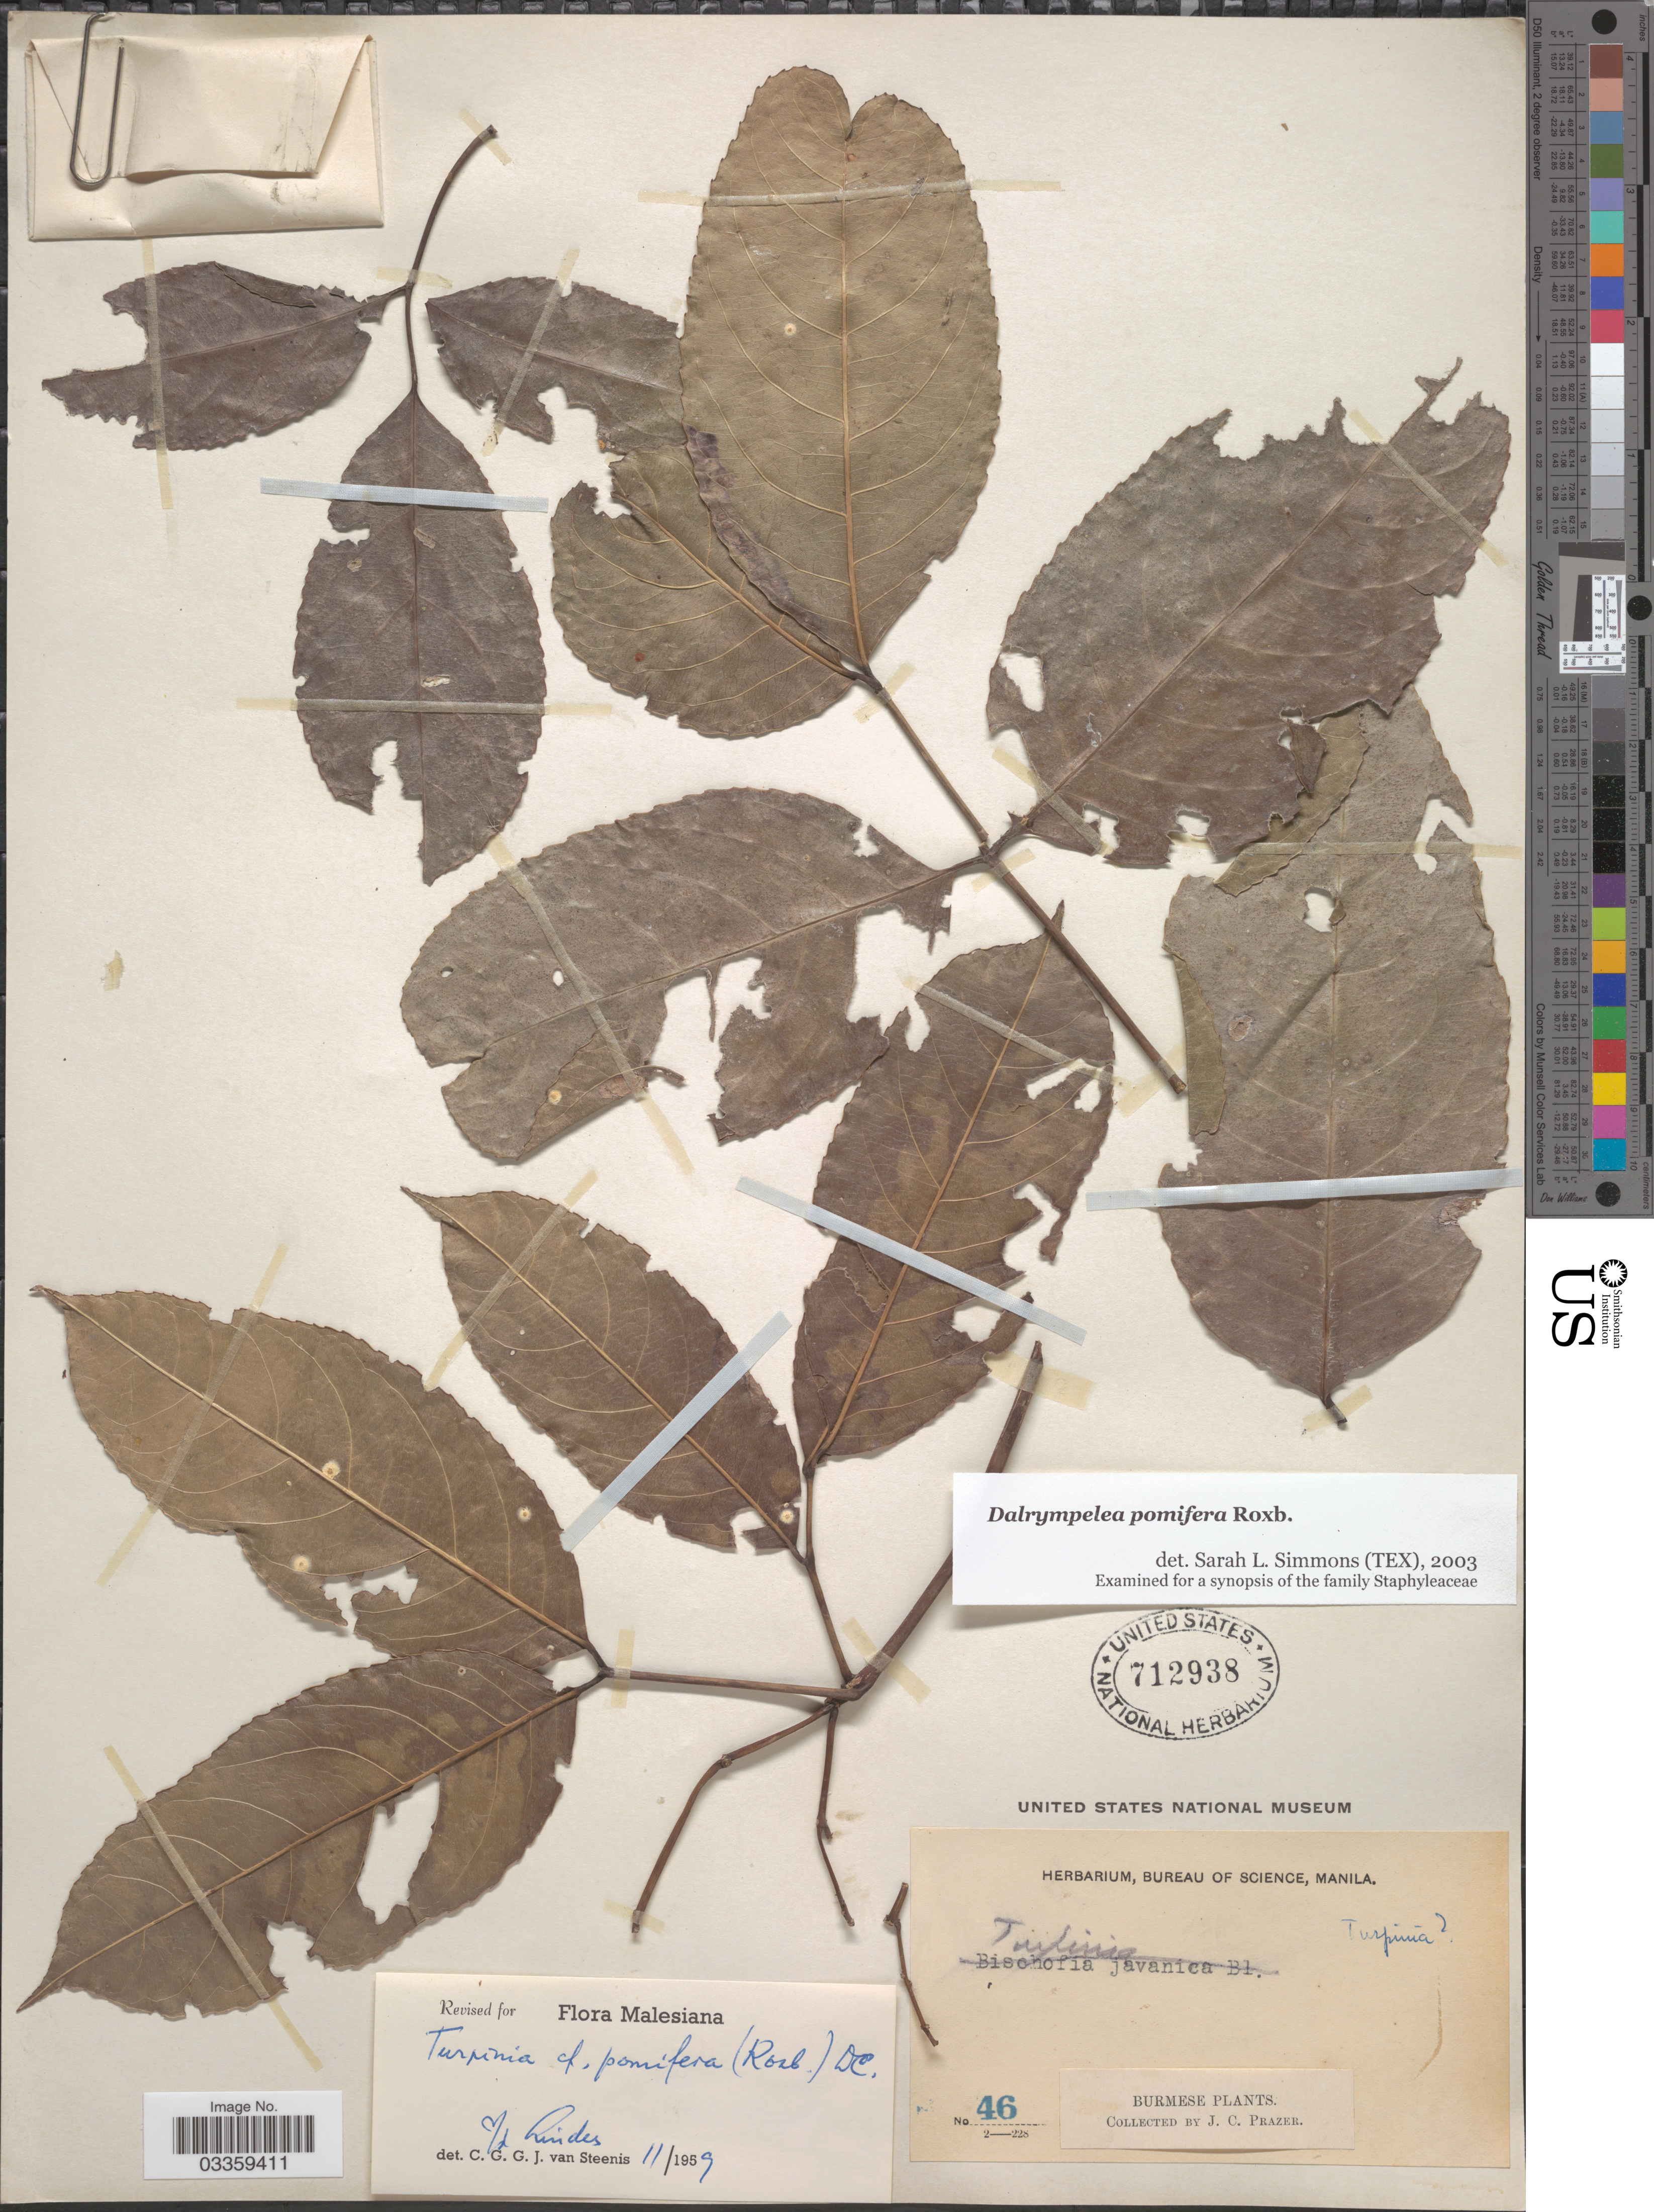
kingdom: Plantae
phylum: Tracheophyta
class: Magnoliopsida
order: Crossosomatales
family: Staphyleaceae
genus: Dalrympelea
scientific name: Dalrympelea pomifera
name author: Roxb.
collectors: J. Prazer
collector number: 46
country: Myanmar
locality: Burmese.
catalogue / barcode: US 712938